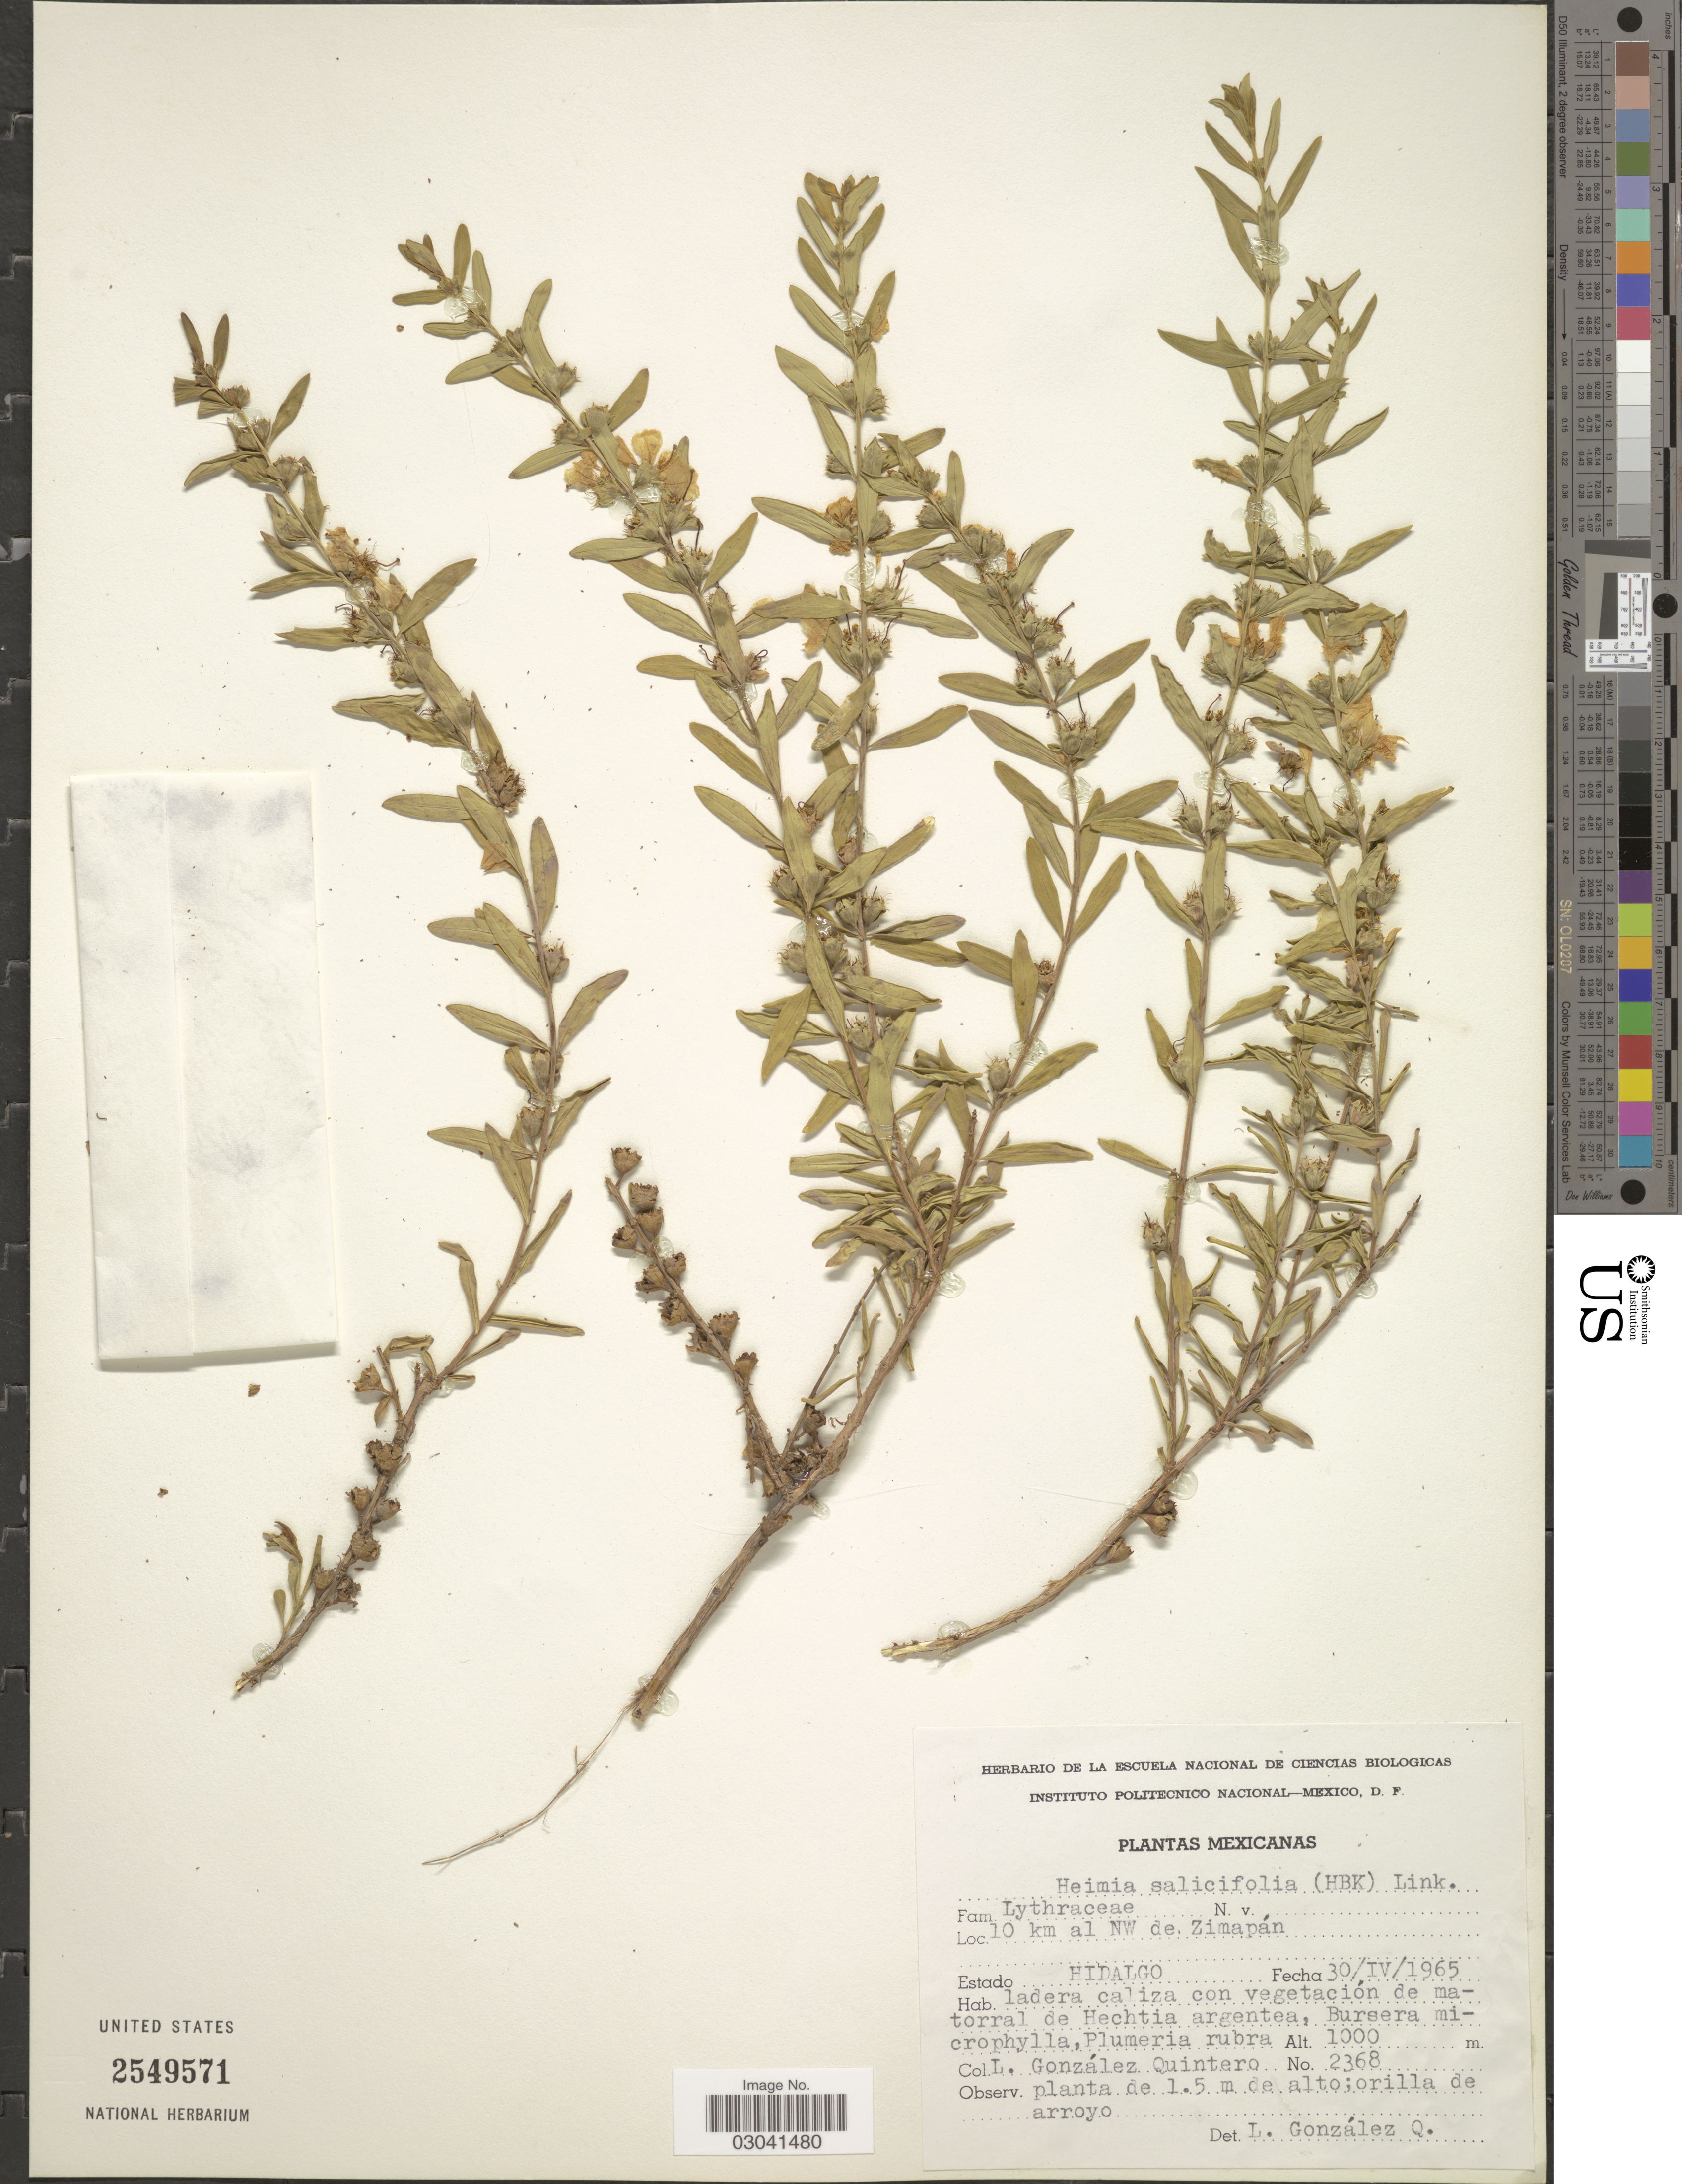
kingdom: Plantae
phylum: Tracheophyta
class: Magnoliopsida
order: Myrtales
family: Lythraceae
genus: Heimia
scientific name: Heimia salicifolia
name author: Link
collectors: L. González Quintero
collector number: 2368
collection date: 1965-04-30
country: Mexico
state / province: Hidalgo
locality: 10 km al NW de Zimapán.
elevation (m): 1000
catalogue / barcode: US 2549571